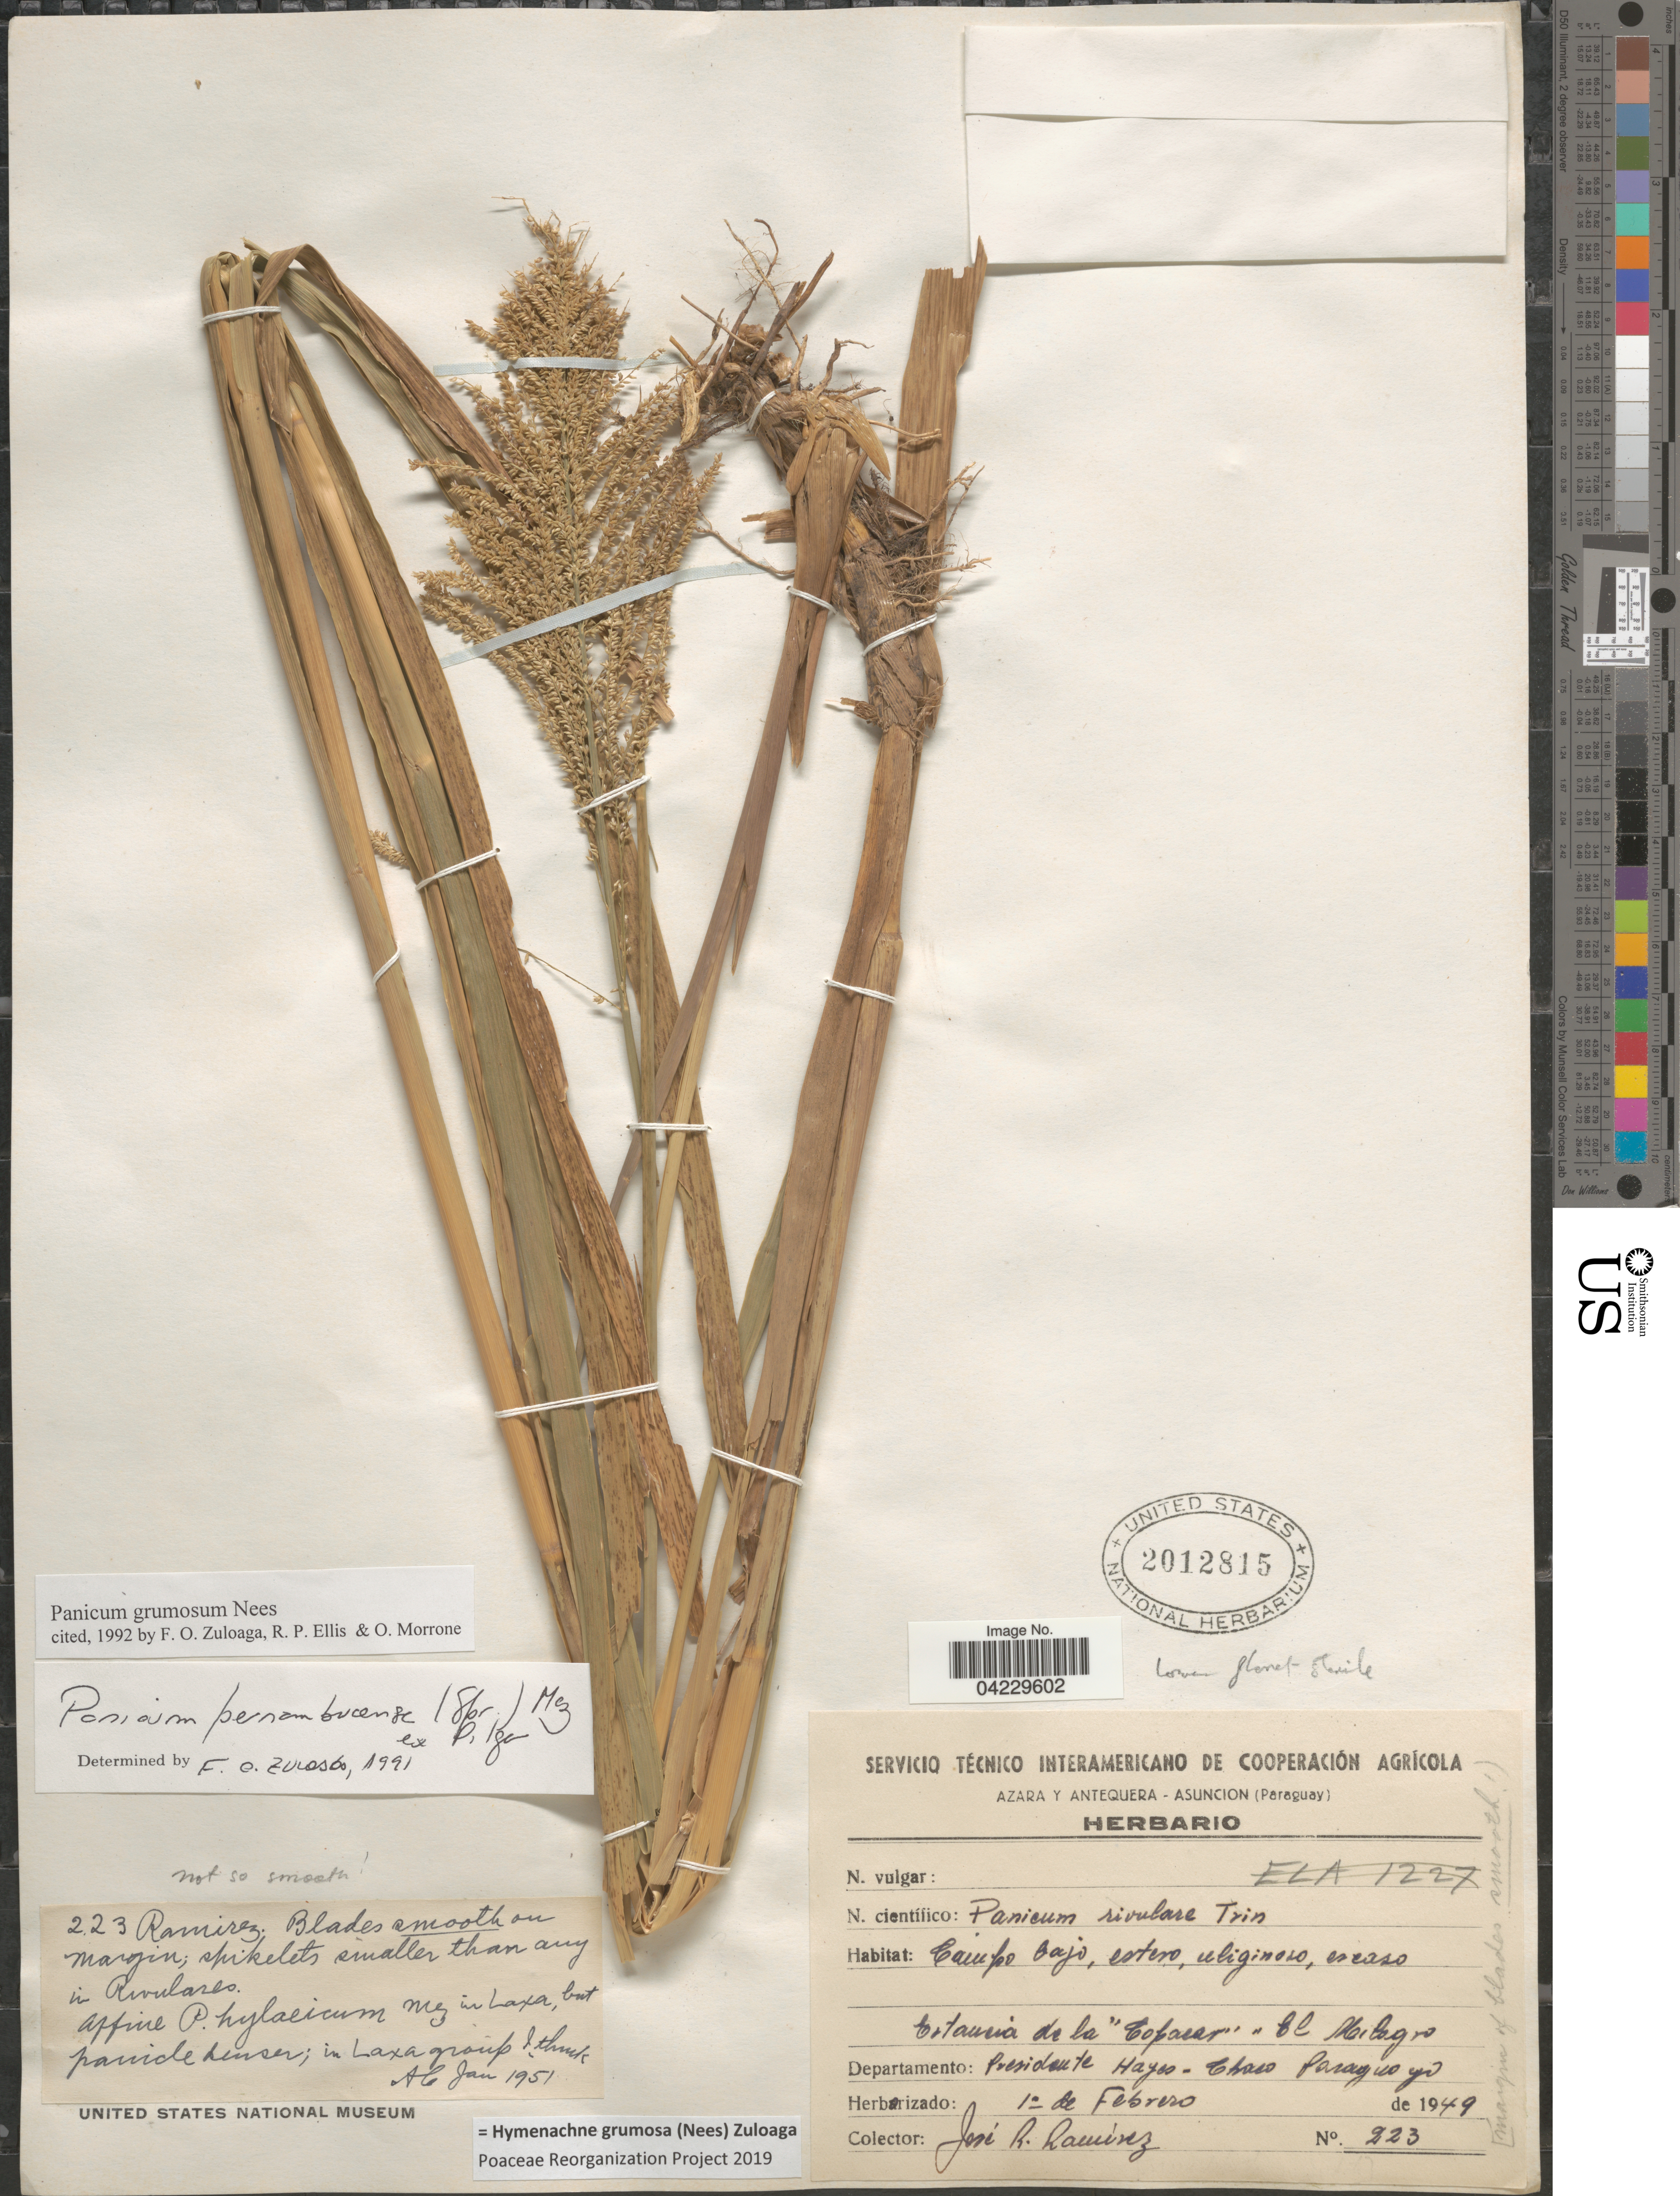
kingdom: Plantae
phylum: Tracheophyta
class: Liliopsida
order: Poales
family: Poaceae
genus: Hymenachne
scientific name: Hymenachne grumosa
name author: (Nees) Zuloaga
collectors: J. Ramírez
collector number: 223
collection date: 1949-02-01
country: Paraguay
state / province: Presidente Hayes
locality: Estancia de la "Copasar" El Milagro. Departamento: Presidente Hayes - Chaco Paraguayo.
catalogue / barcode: US 2012815